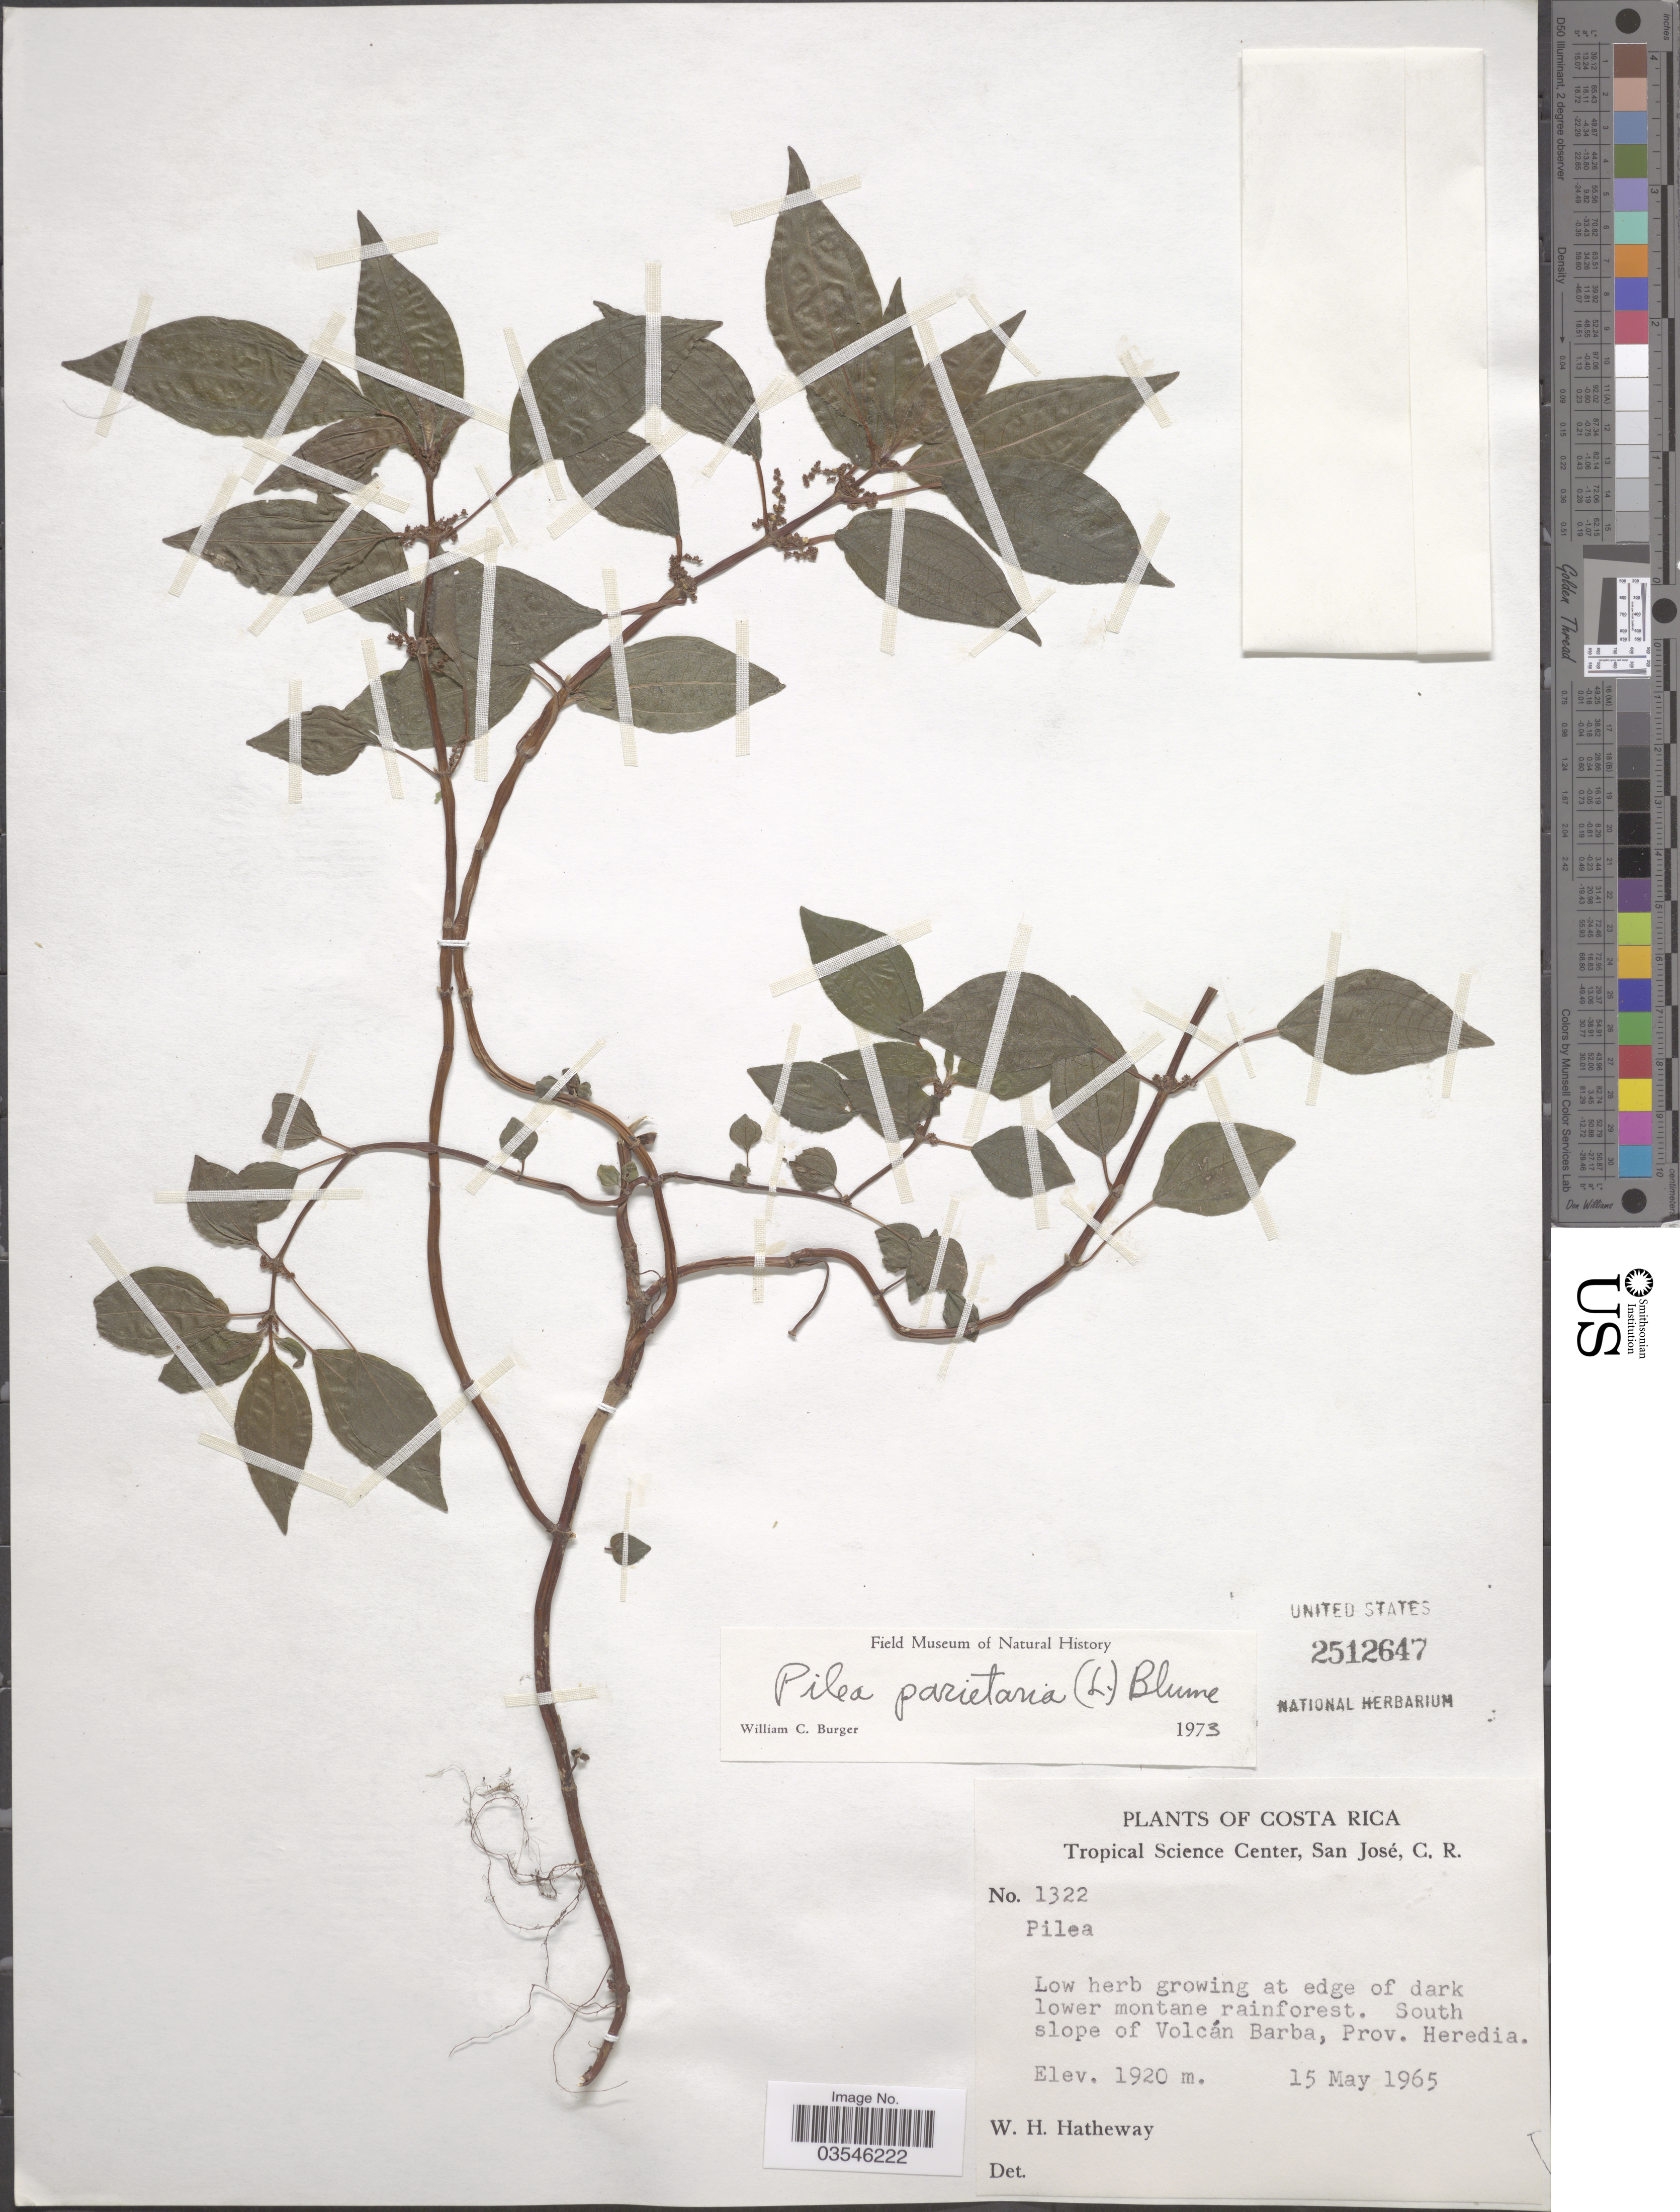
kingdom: Plantae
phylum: Tracheophyta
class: Magnoliopsida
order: Rosales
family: Urticaceae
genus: Pilea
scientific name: Pilea parietaria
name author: (L.) Blume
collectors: W. H. Hatheway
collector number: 1322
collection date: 1965-05-15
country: Costa Rica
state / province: Heredia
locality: South slope of Volcán Barba, Prov. Heredia.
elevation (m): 1920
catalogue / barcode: US 2512647